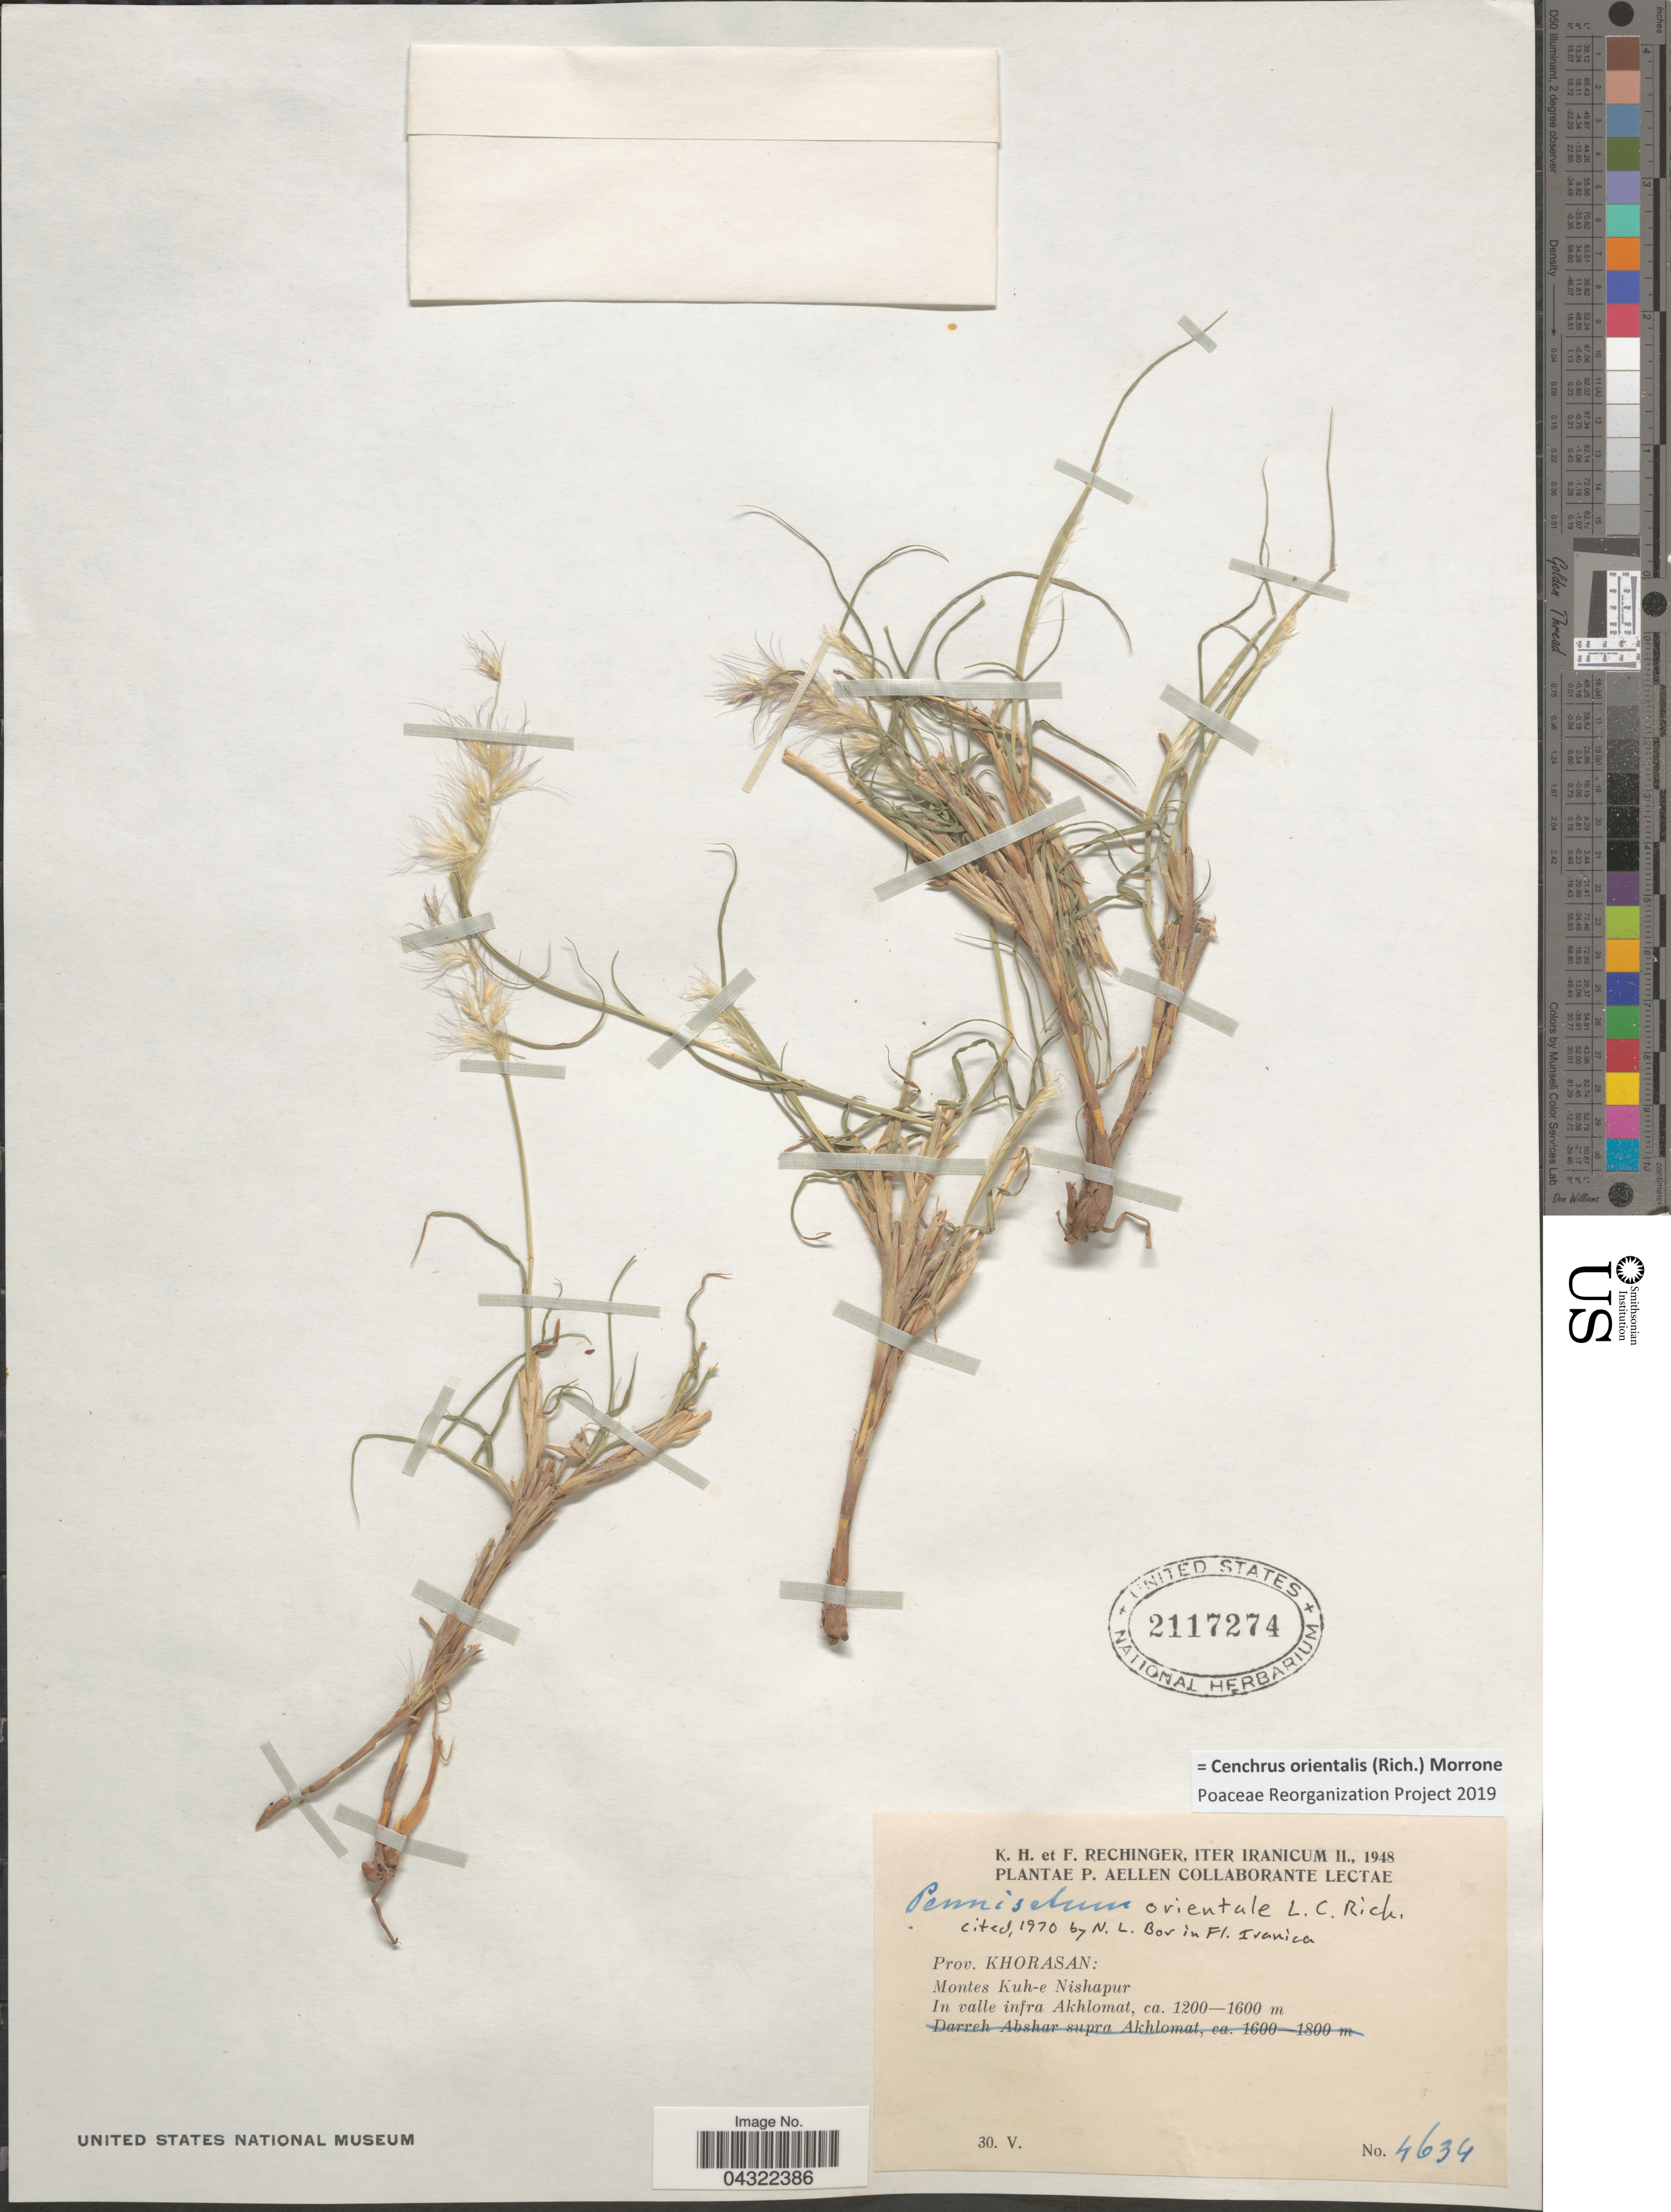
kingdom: Plantae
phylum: Tracheophyta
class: Liliopsida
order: Poales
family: Poaceae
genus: Cenchrus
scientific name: Cenchrus orientalis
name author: (Rich.) Morrone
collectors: K. H. Rechinger & F. Rechinger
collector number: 4634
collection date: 1948-05-30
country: Iran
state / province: Khorasan [obsolete]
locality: Iter Iranicum II., 1948. Montes Kuh-e Nishapur. In valle infra Akhlomat.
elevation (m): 1200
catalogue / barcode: US 2117274